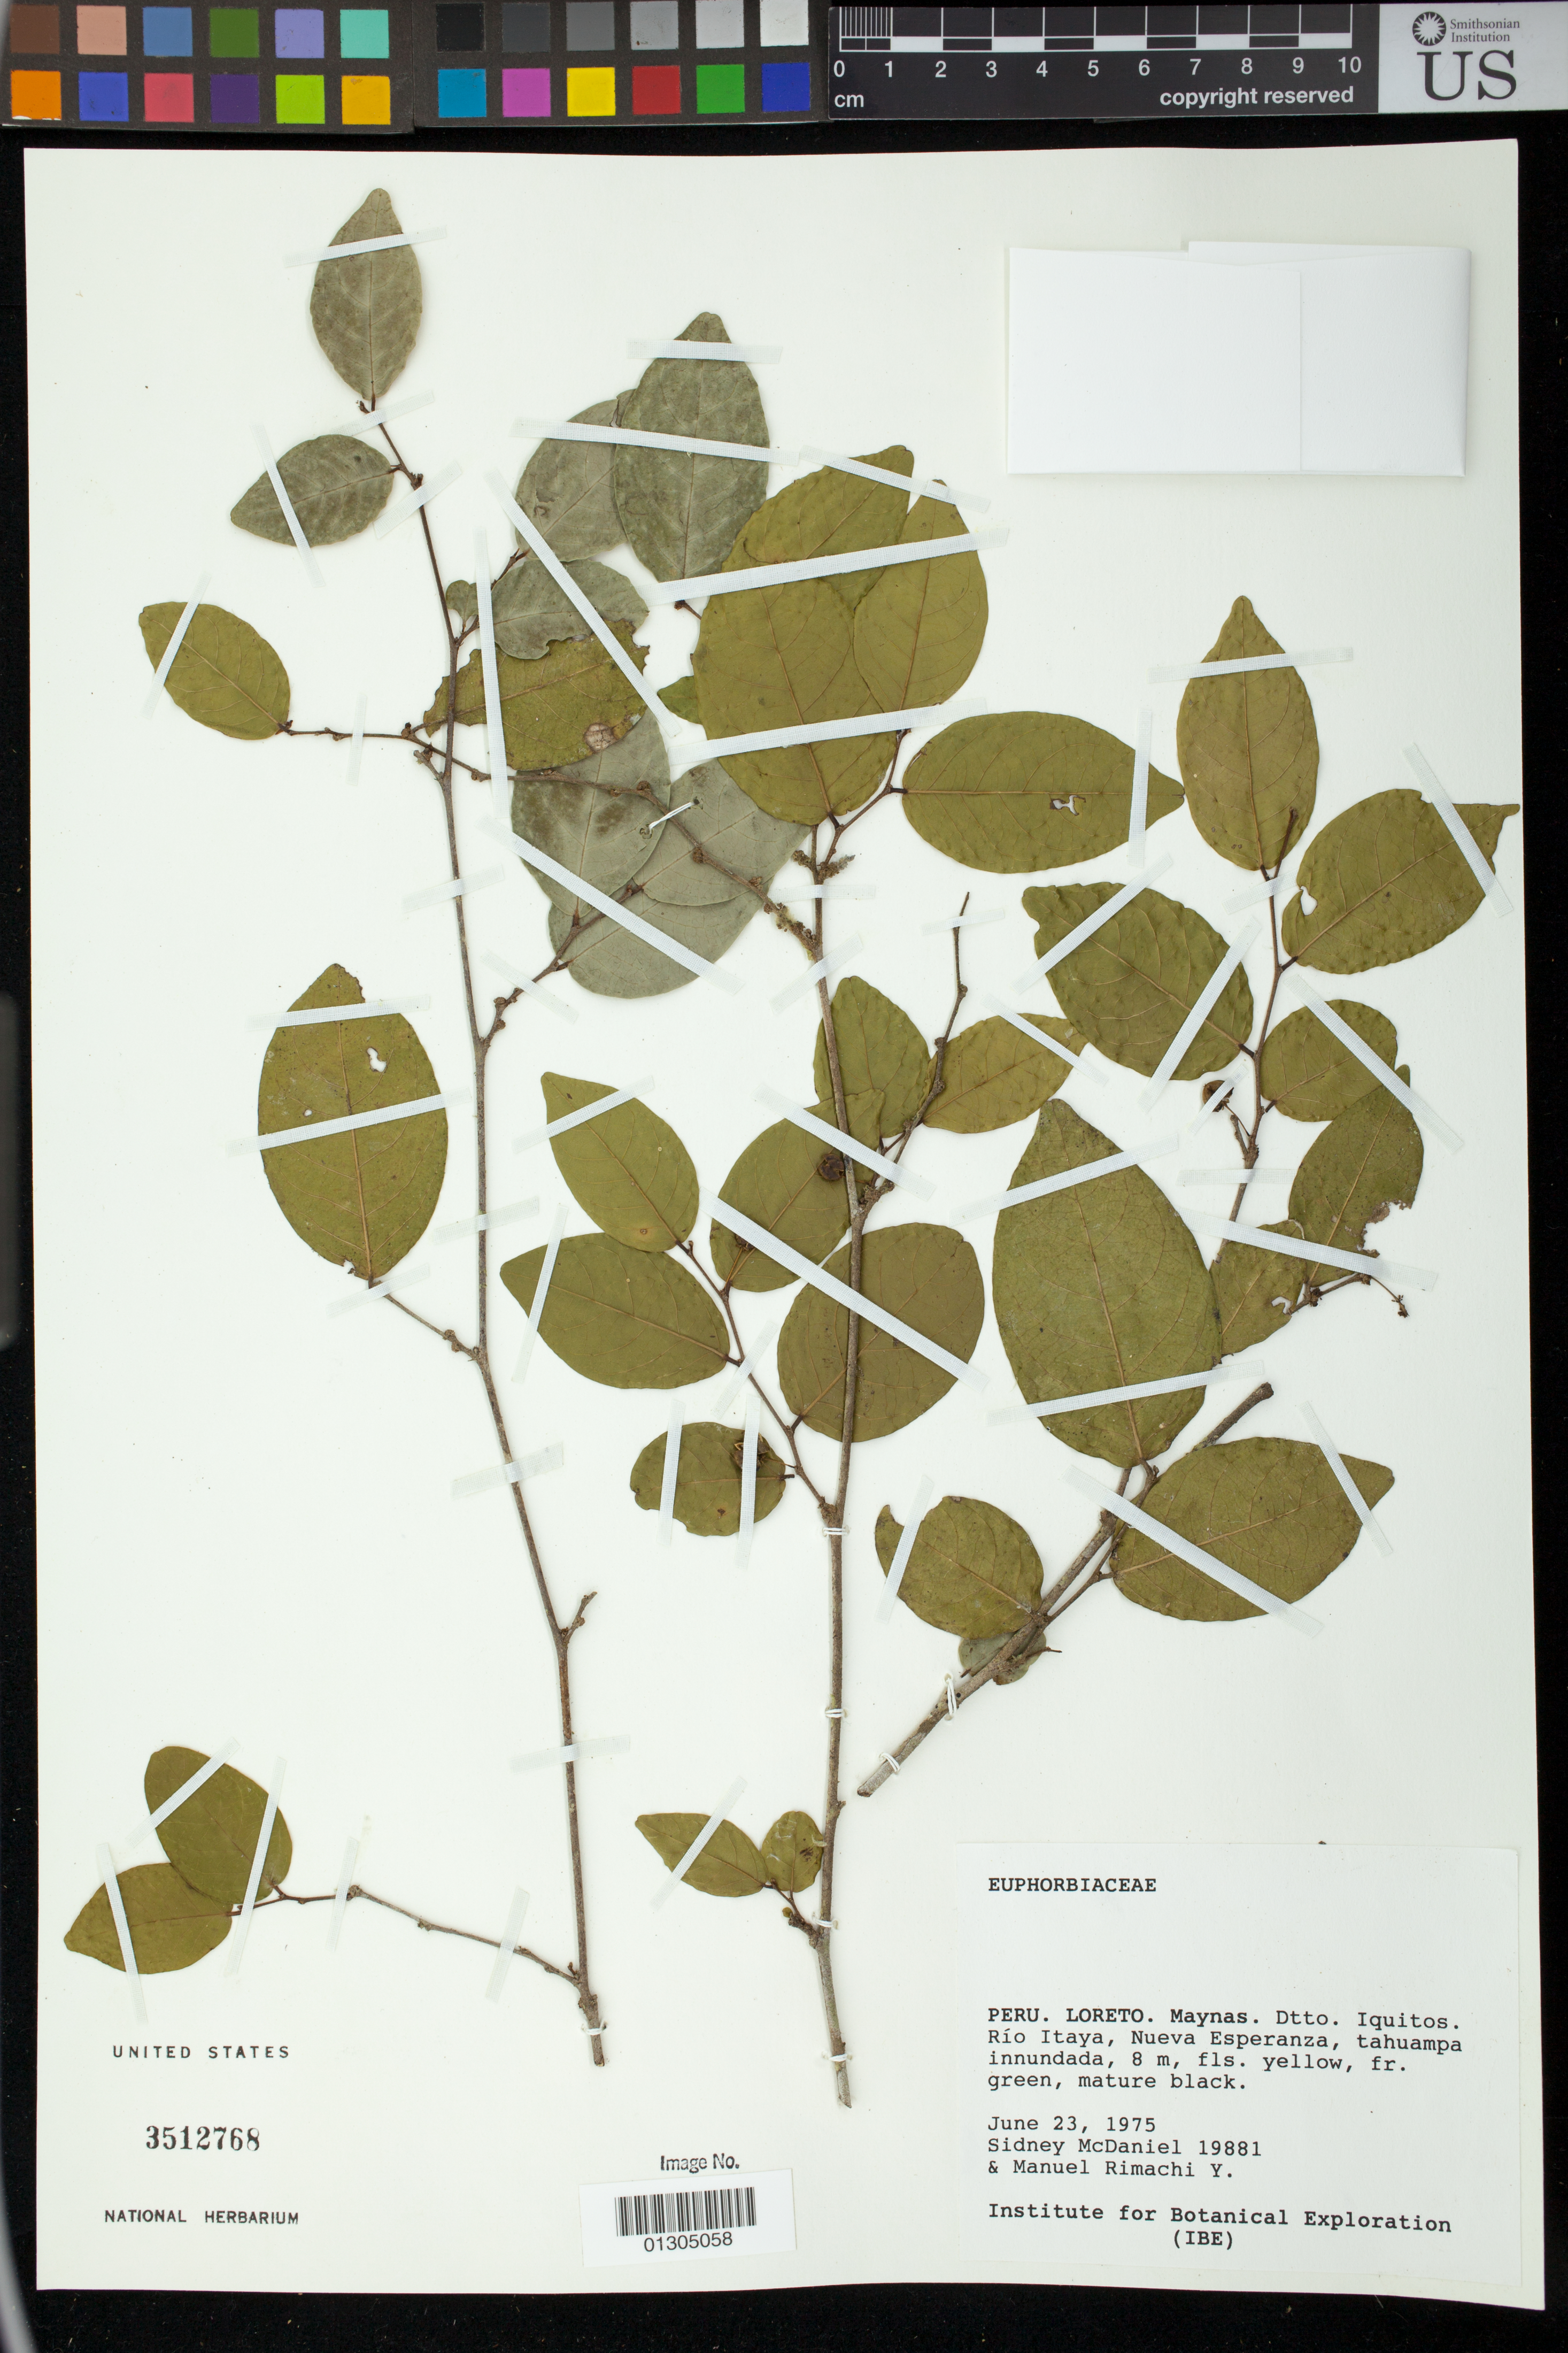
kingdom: Plantae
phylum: Tracheophyta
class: Magnoliopsida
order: Malpighiales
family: Euphorbiaceae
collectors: S. T. McDaniel & M. Rimachi Y.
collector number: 19881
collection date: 1975-06-23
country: Peru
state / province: Loreto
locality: Maynas. Dtto. Iquitos. Río Itaya, Nueva Esperanza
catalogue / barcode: US 3512768